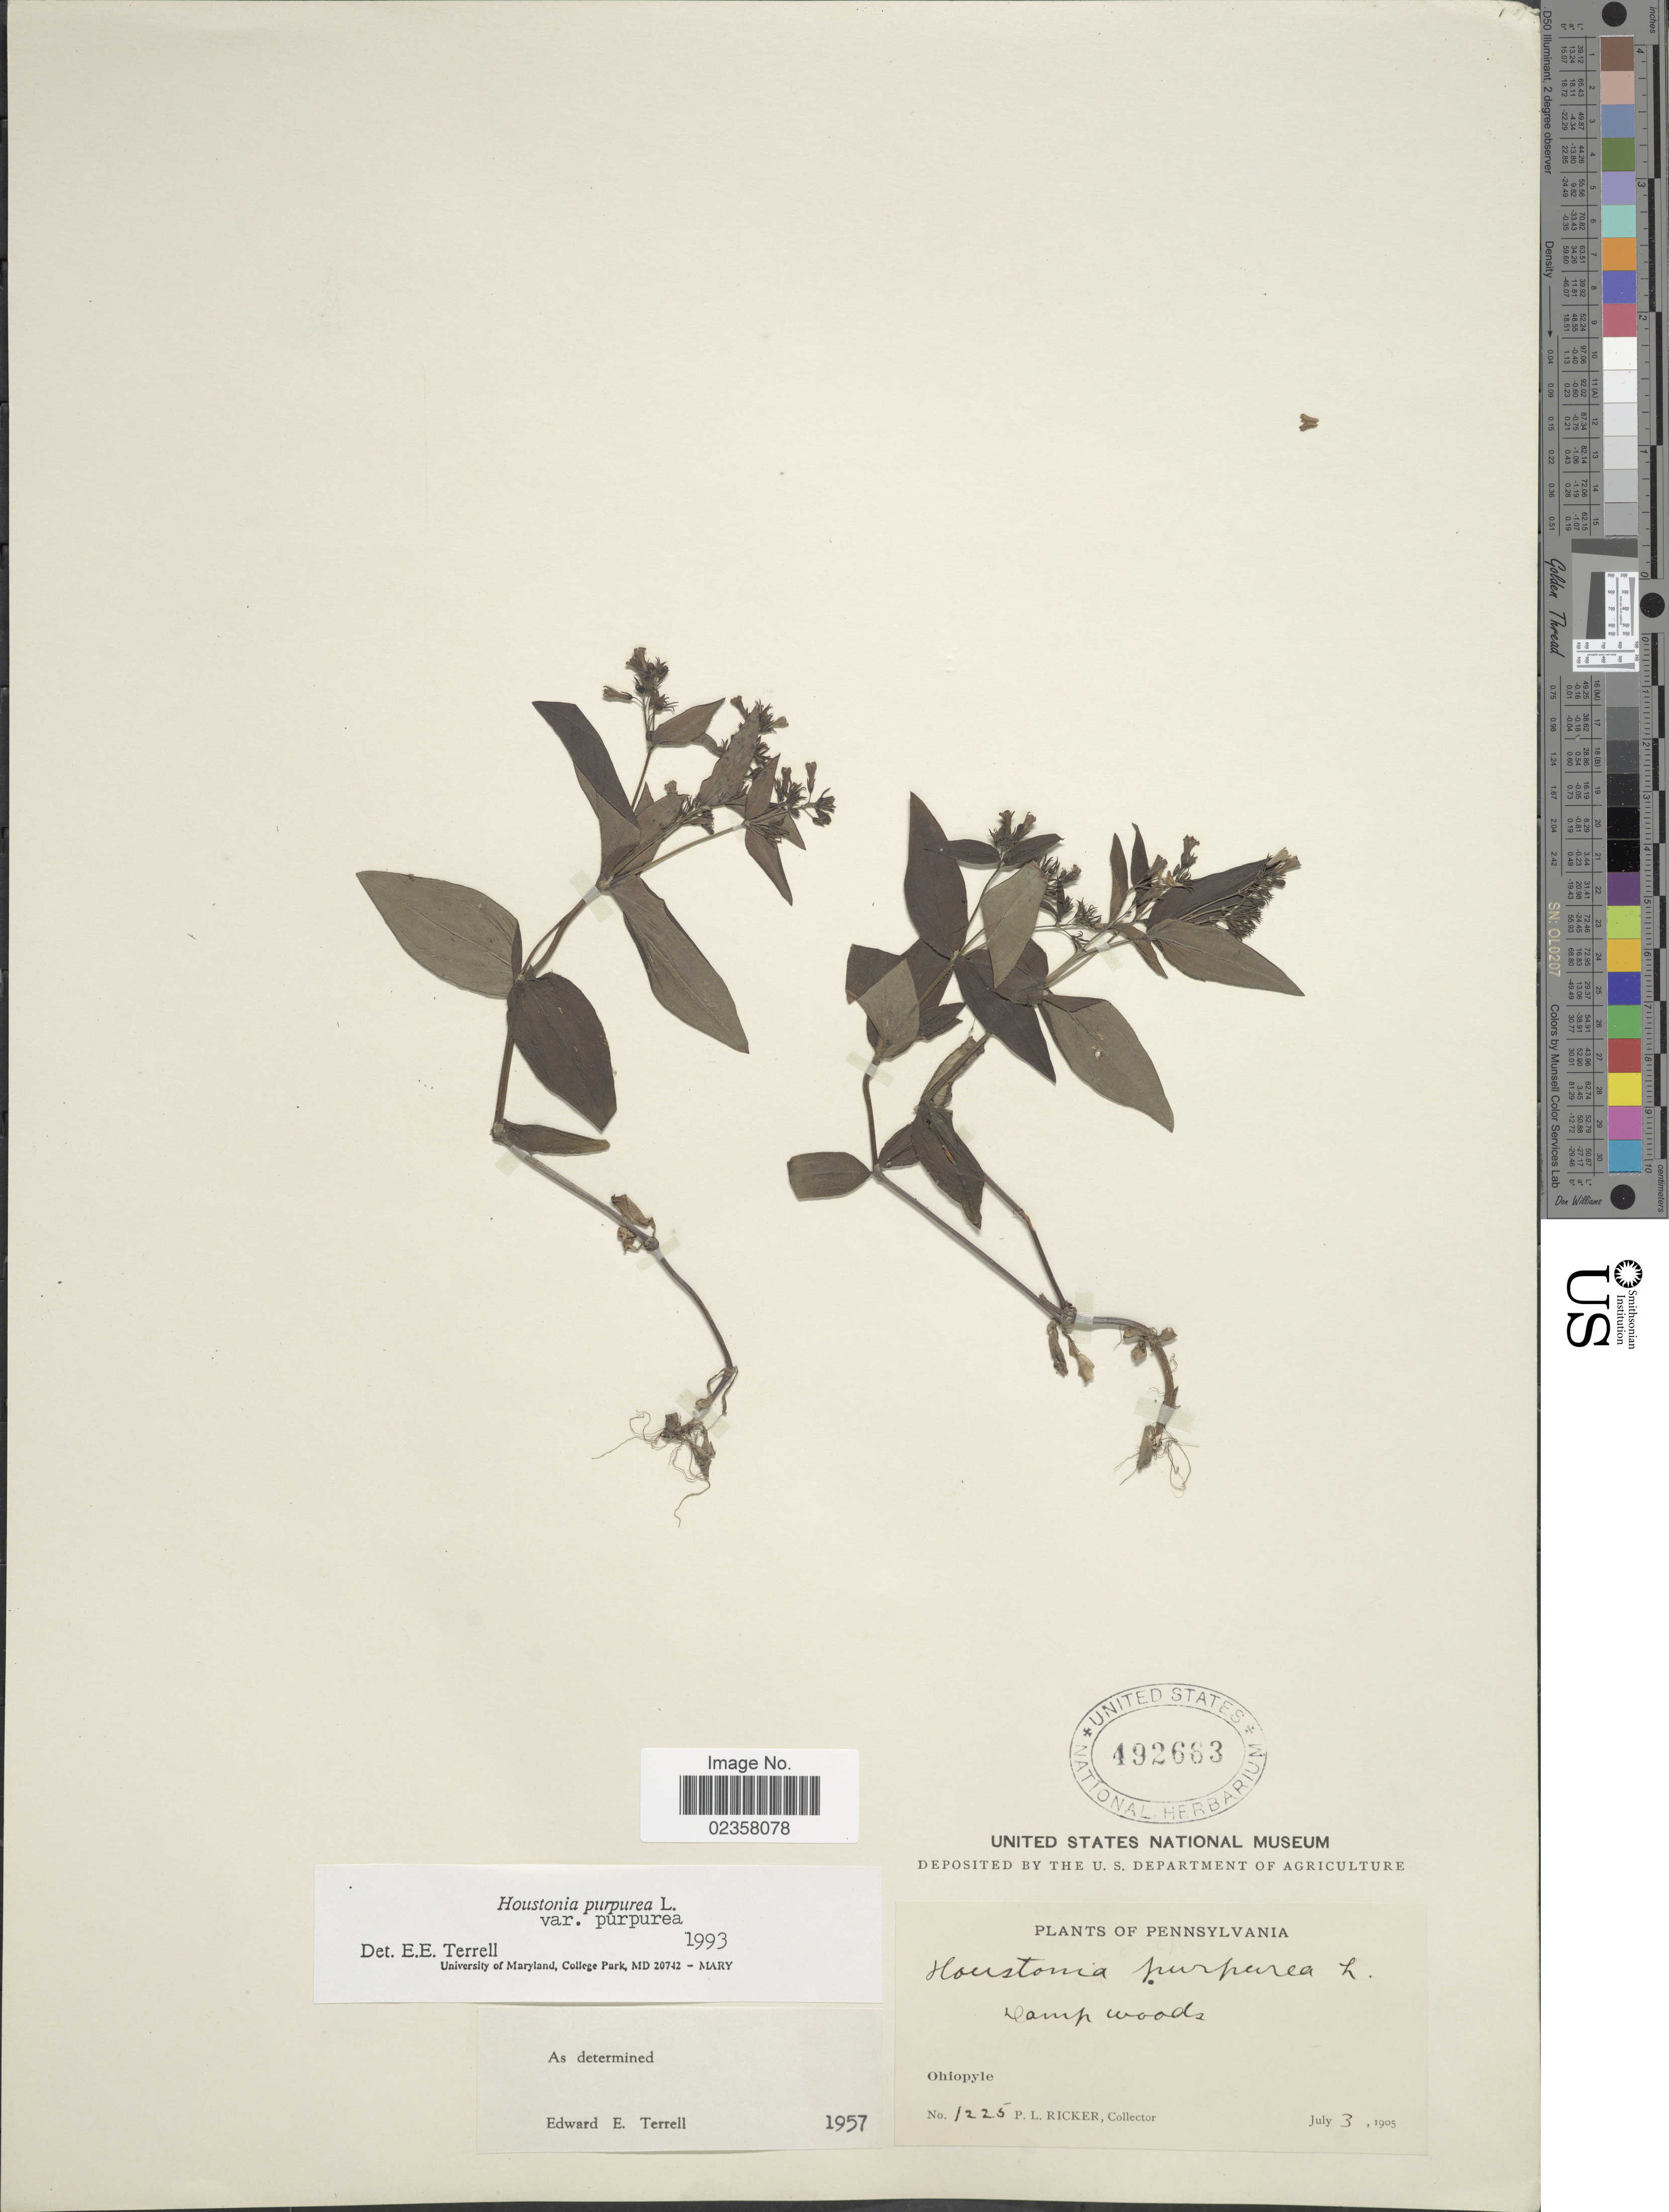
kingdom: Plantae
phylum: Tracheophyta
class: Magnoliopsida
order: Gentianales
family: Rubiaceae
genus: Houstonia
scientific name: Houstonia purpurea var. purpurea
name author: L.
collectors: P. Ricker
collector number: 1225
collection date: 1905-07-03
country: United States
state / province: Pennsylvania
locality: Damp woods, Ohiopyle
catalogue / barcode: US 492663